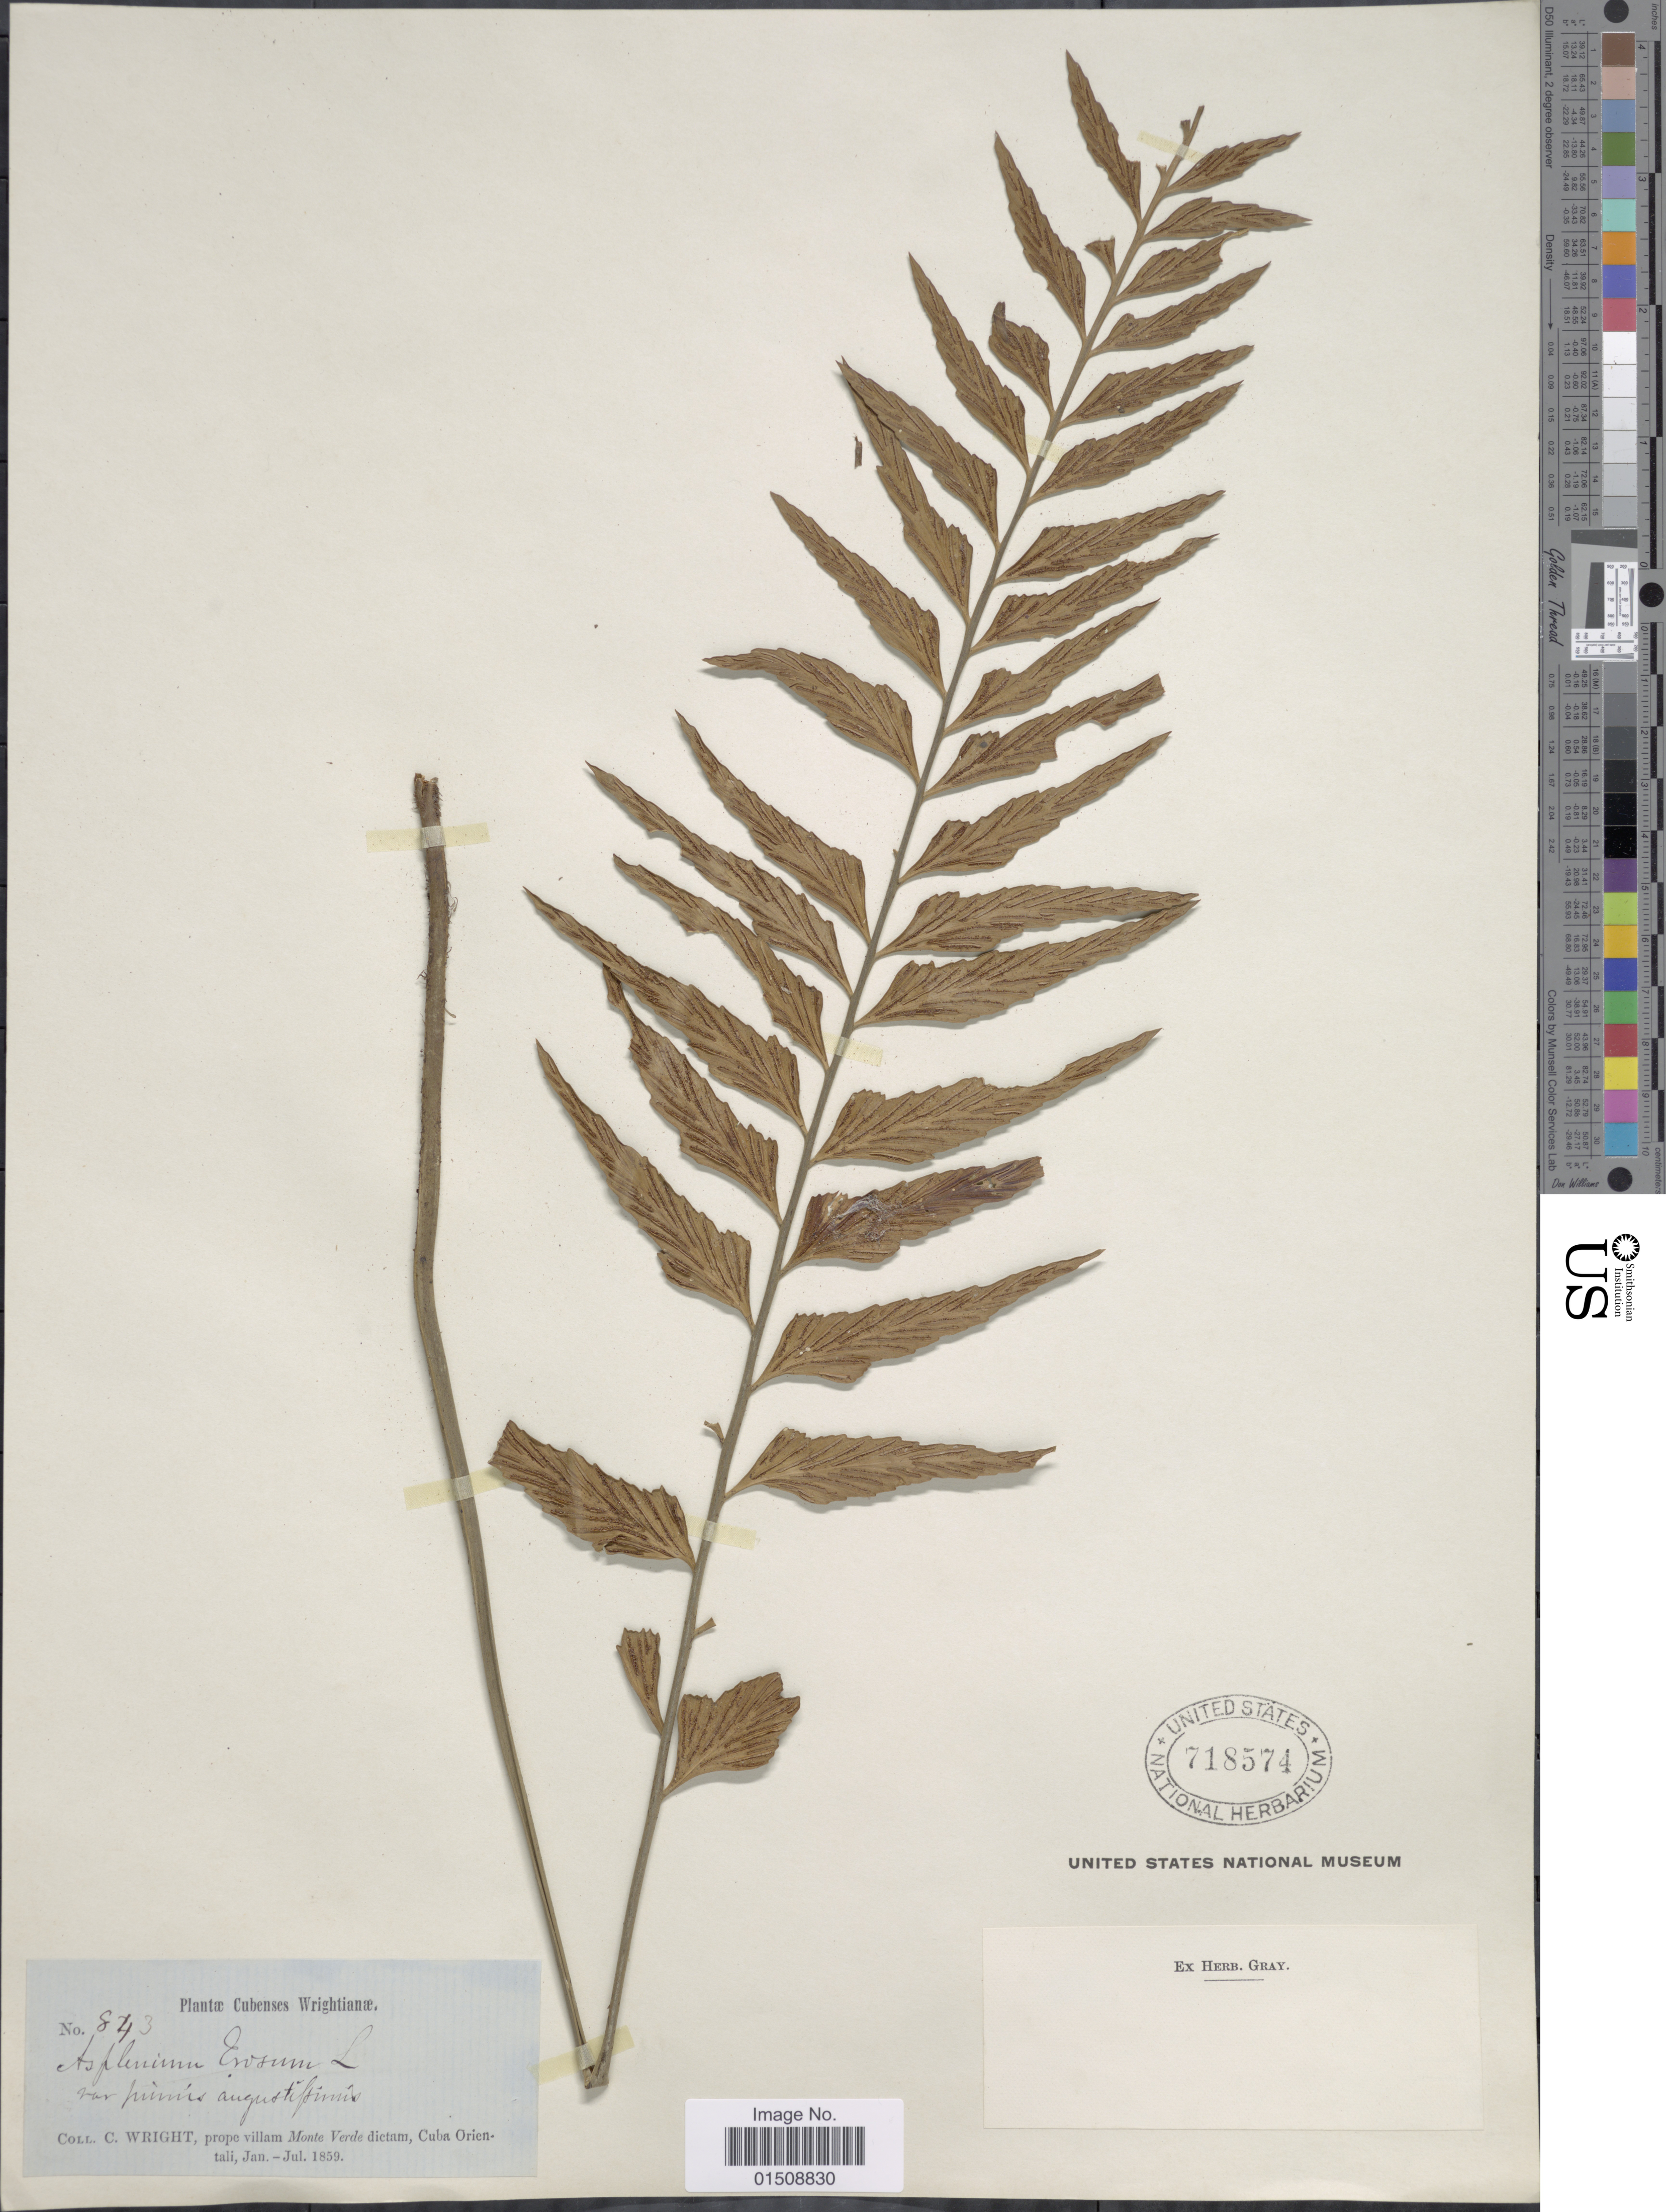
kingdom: Plantae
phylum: Tracheophyta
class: Polypodiopsida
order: Polypodiales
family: Aspleniaceae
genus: Asplenium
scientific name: Asplenium erosum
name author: L.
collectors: C. Wright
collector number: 843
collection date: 1859-01/1859-07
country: Cuba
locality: Cubenses, prope villam Monte Verde dictam, Cuba Orientali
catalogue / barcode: US 718574